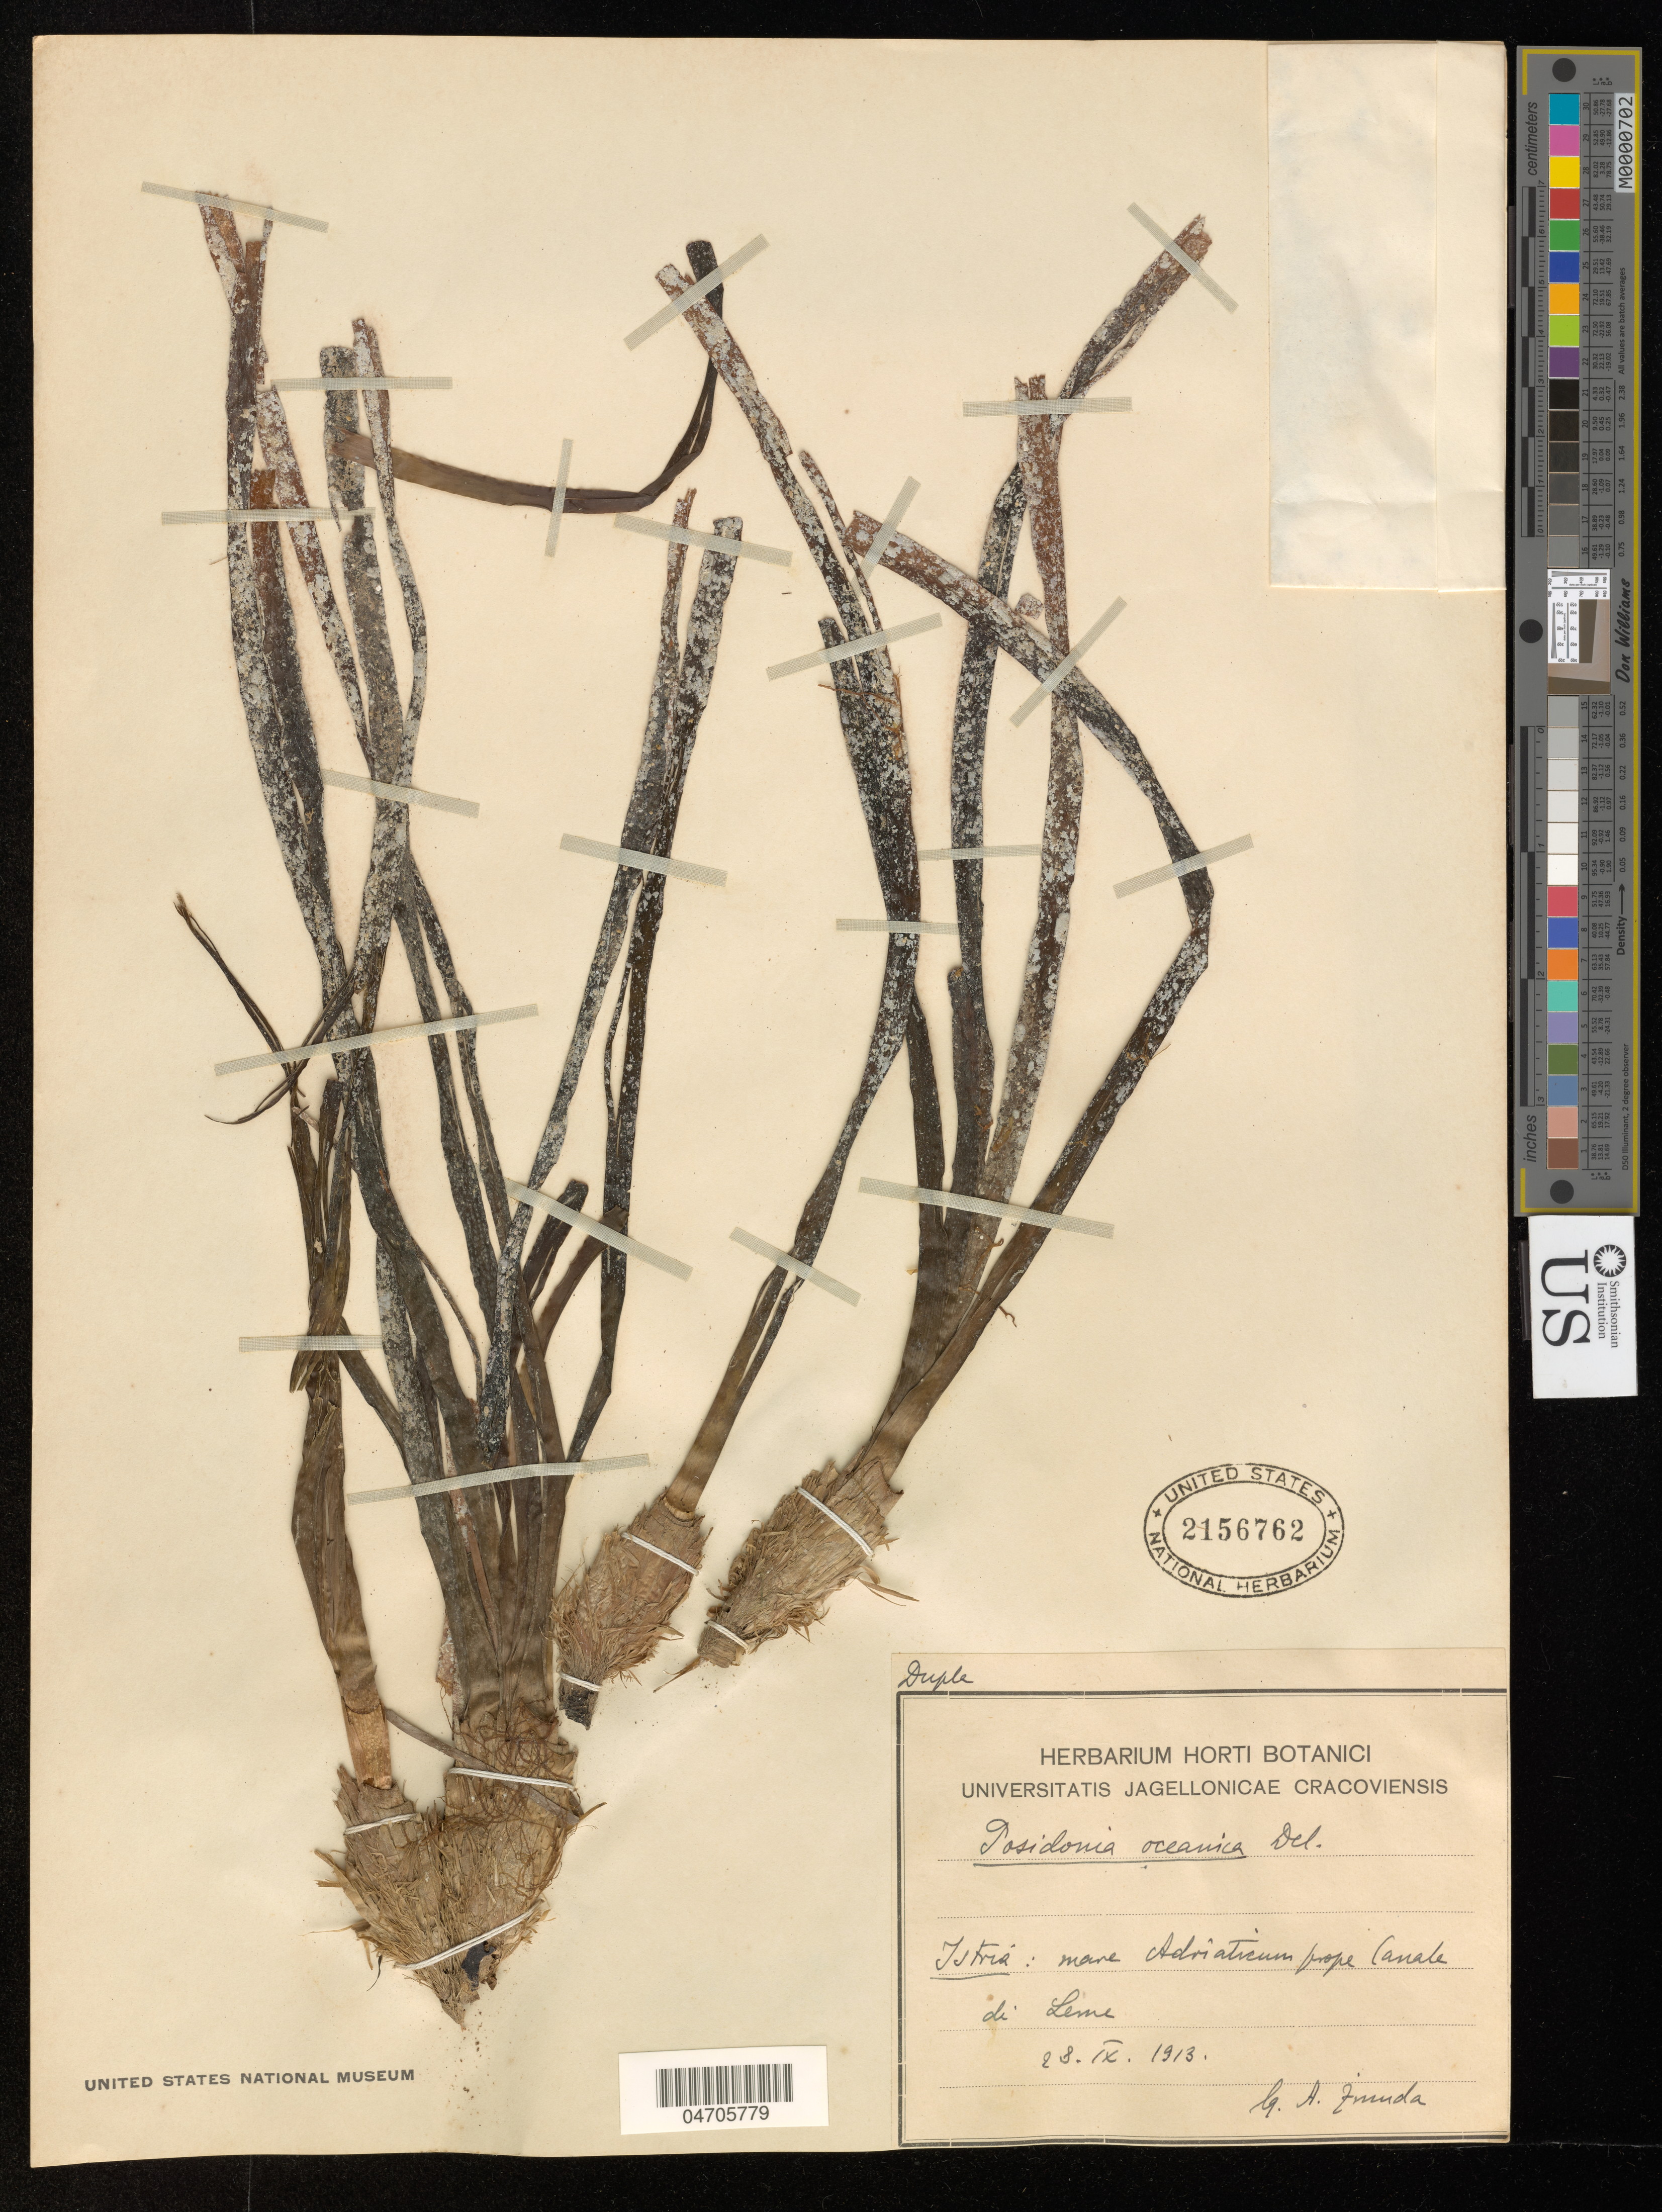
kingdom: Plantae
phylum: Tracheophyta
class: Liliopsida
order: Alismatales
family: Posidoniaceae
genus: Posidonia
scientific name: Posidonia oceanica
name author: (L.) Delile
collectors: A. Zmuda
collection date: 1913-09-28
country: Croatia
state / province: Istria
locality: Mare Adriaticum prope Canale di Leme.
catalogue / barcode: US 2156762